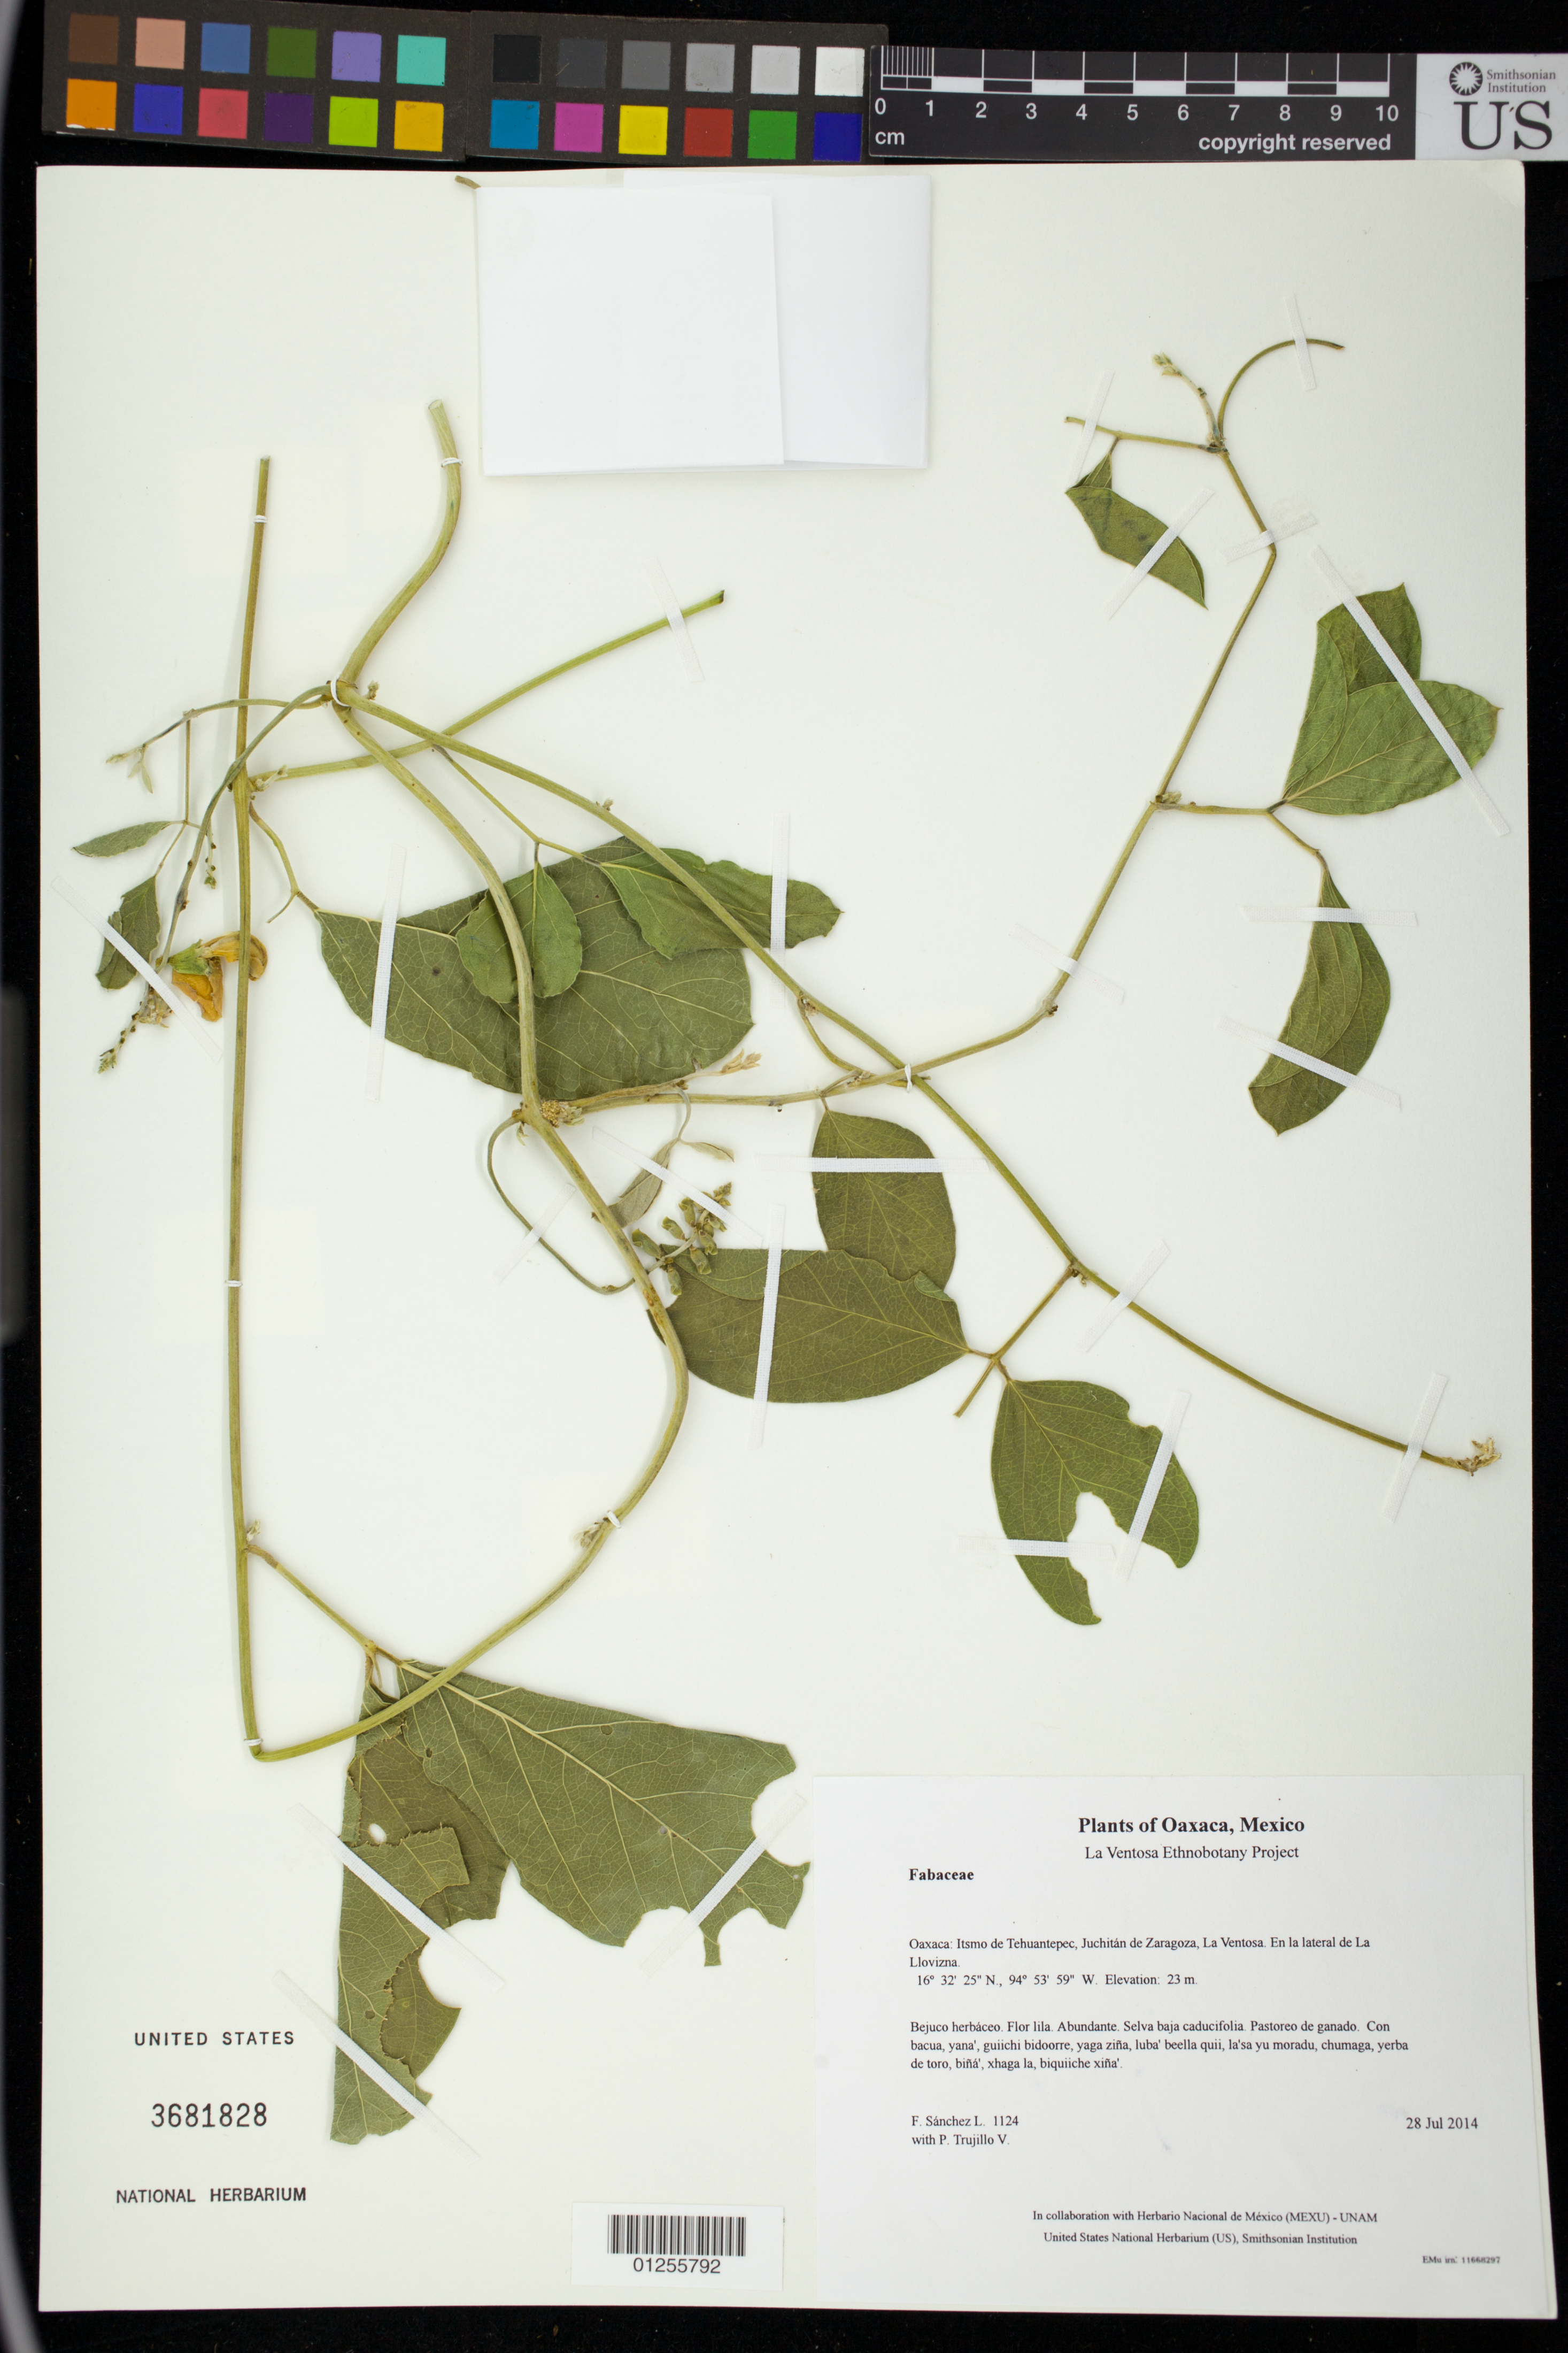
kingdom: Plantae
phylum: Tracheophyta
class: Magnoliopsida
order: Fabales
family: Fabaceae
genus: Canavalia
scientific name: Canavalia sp.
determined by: Sousa S., Mario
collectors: F. Sánchez L. & P. Trujillo V.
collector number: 1124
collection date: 2014-07-28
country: Mexico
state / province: Oaxaca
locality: Itsmo de Tehuantepec, Juchitán de Zaragoza, La Ventosa. En la lateral de La Llovizna.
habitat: Selva baja caducifolia. Pastoreo de ganado.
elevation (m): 23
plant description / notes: MEXU, US; Luba'. Guie' lila. Stale.; esclabon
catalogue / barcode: US 3681828